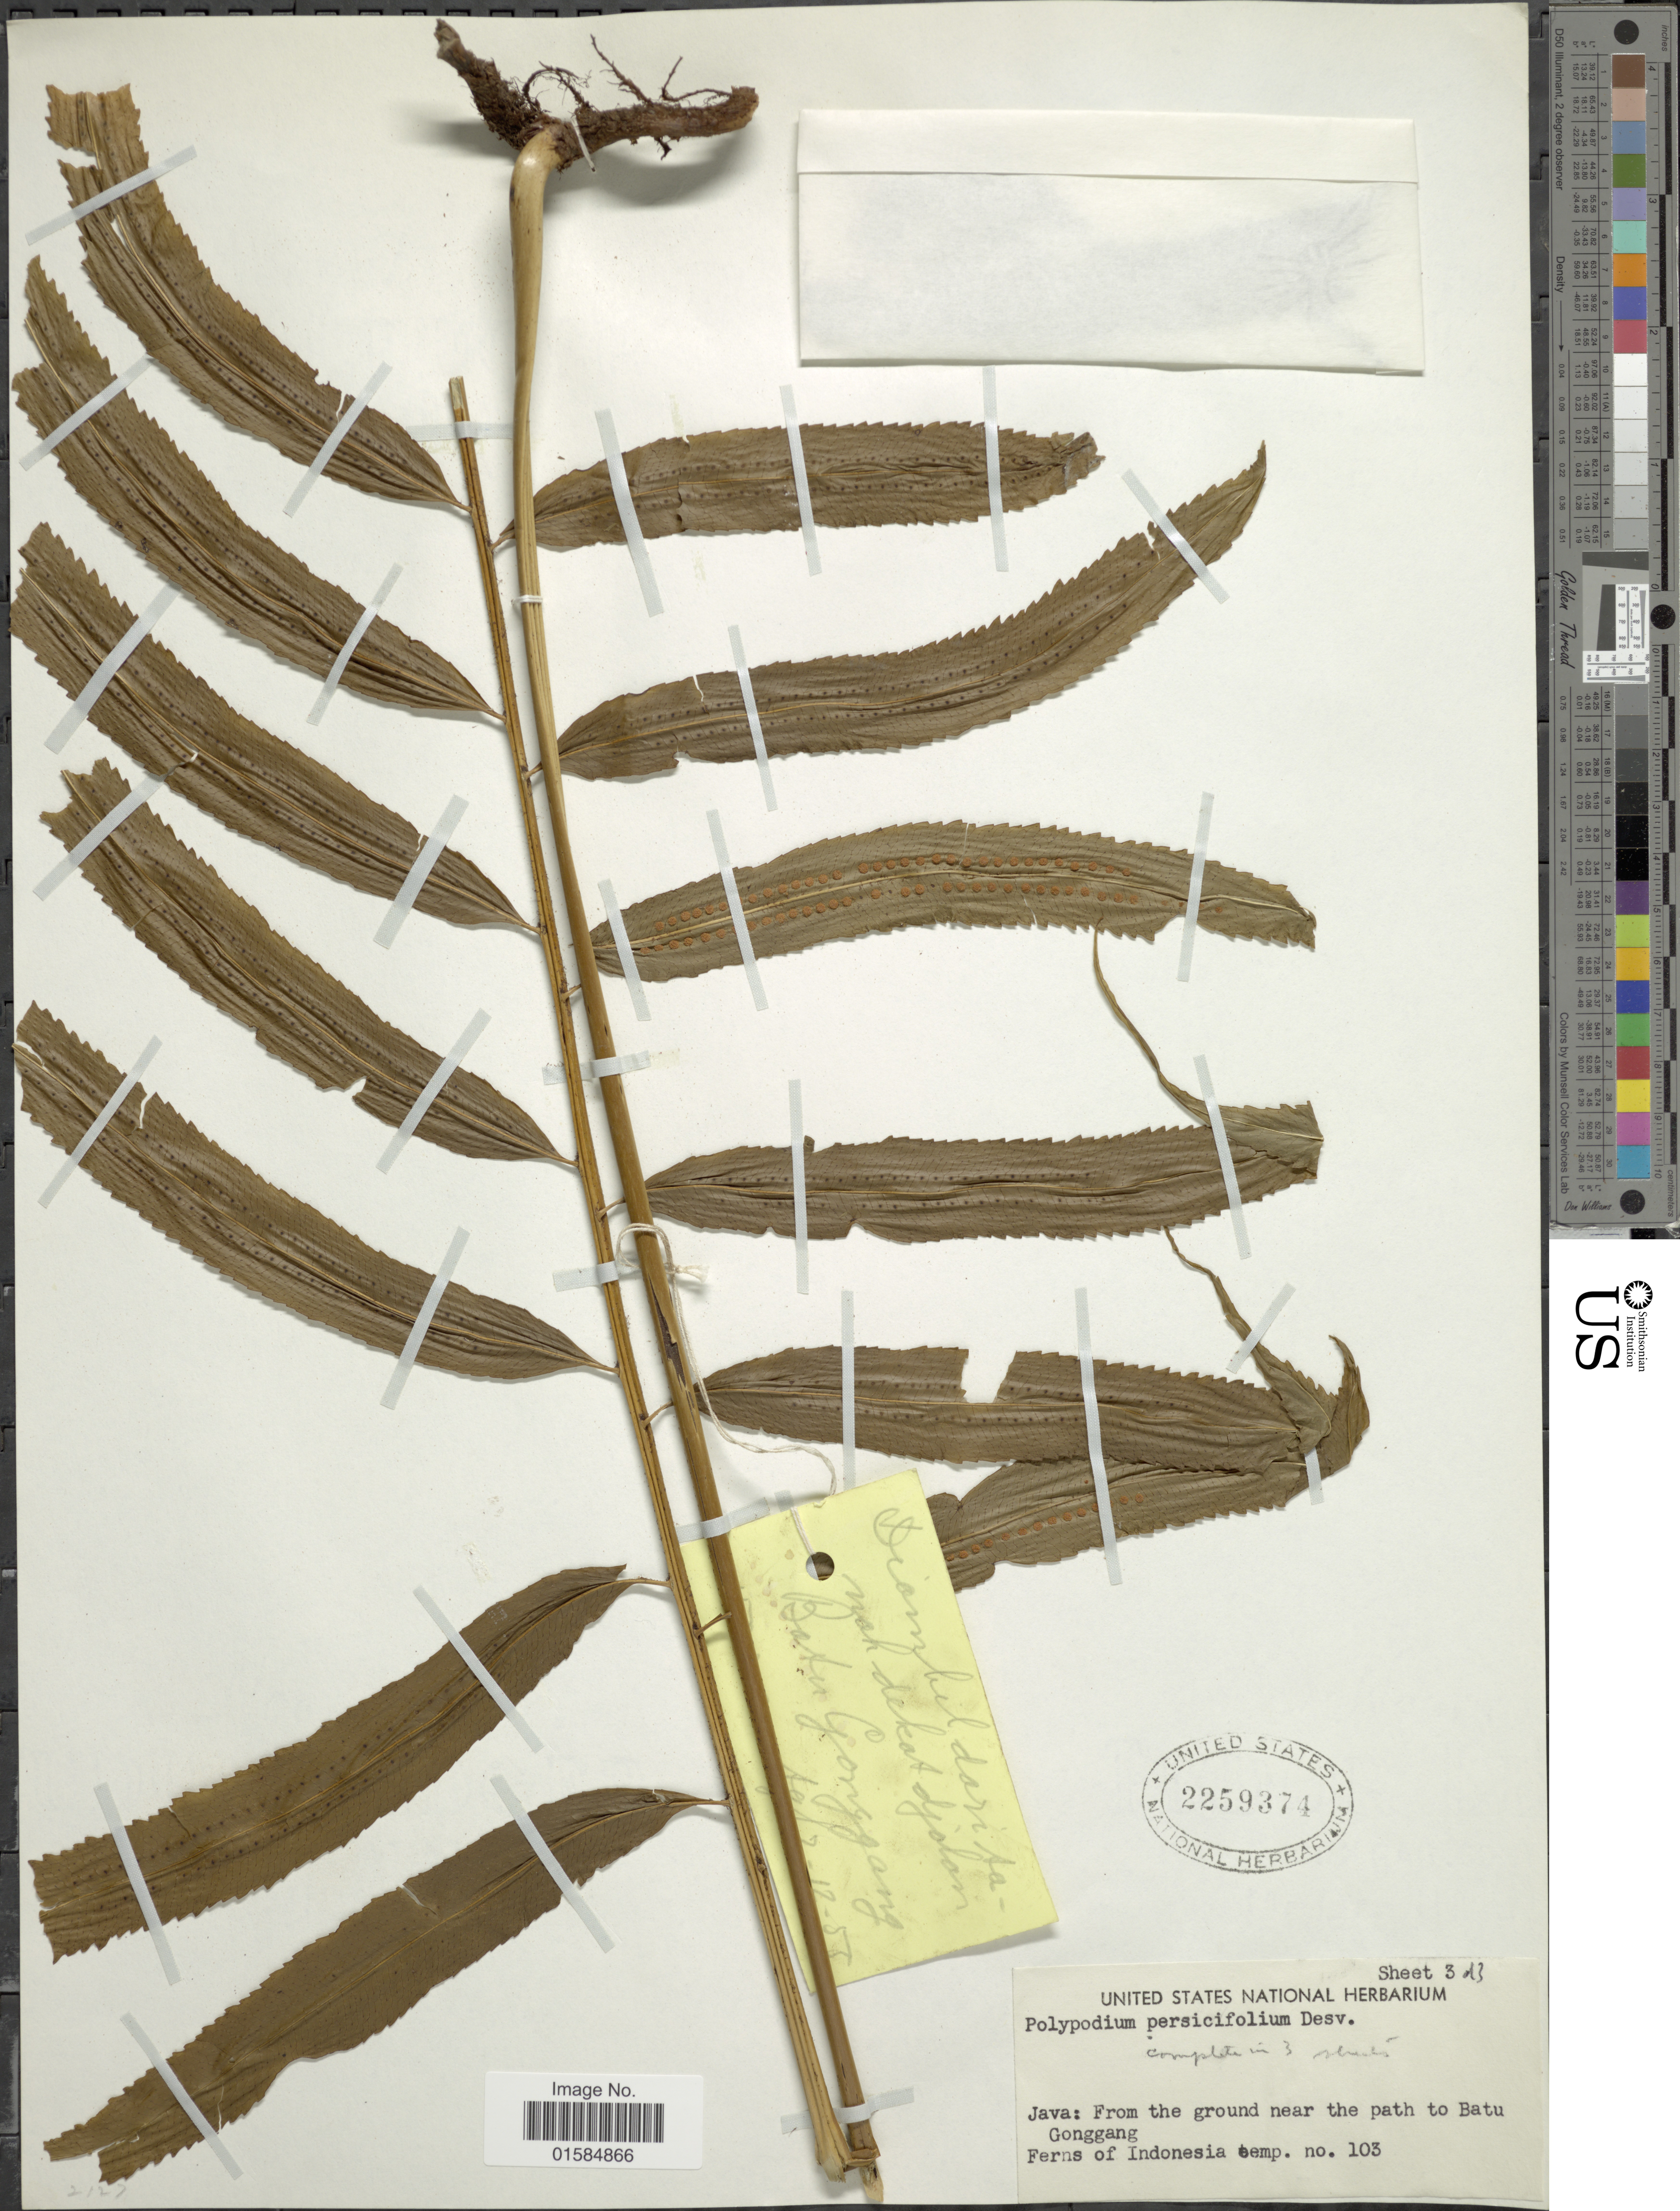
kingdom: Plantae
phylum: Tracheophyta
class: Polypodiopsida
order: Polypodiales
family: Polypodiaceae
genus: Goniophlebium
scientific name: Goniophlebium persicifolium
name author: (Desv.) Bedd.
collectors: U.S. National Herbarium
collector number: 103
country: Indonesia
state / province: Java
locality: Java: near the path to Batu Gonggang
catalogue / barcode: US 2259374